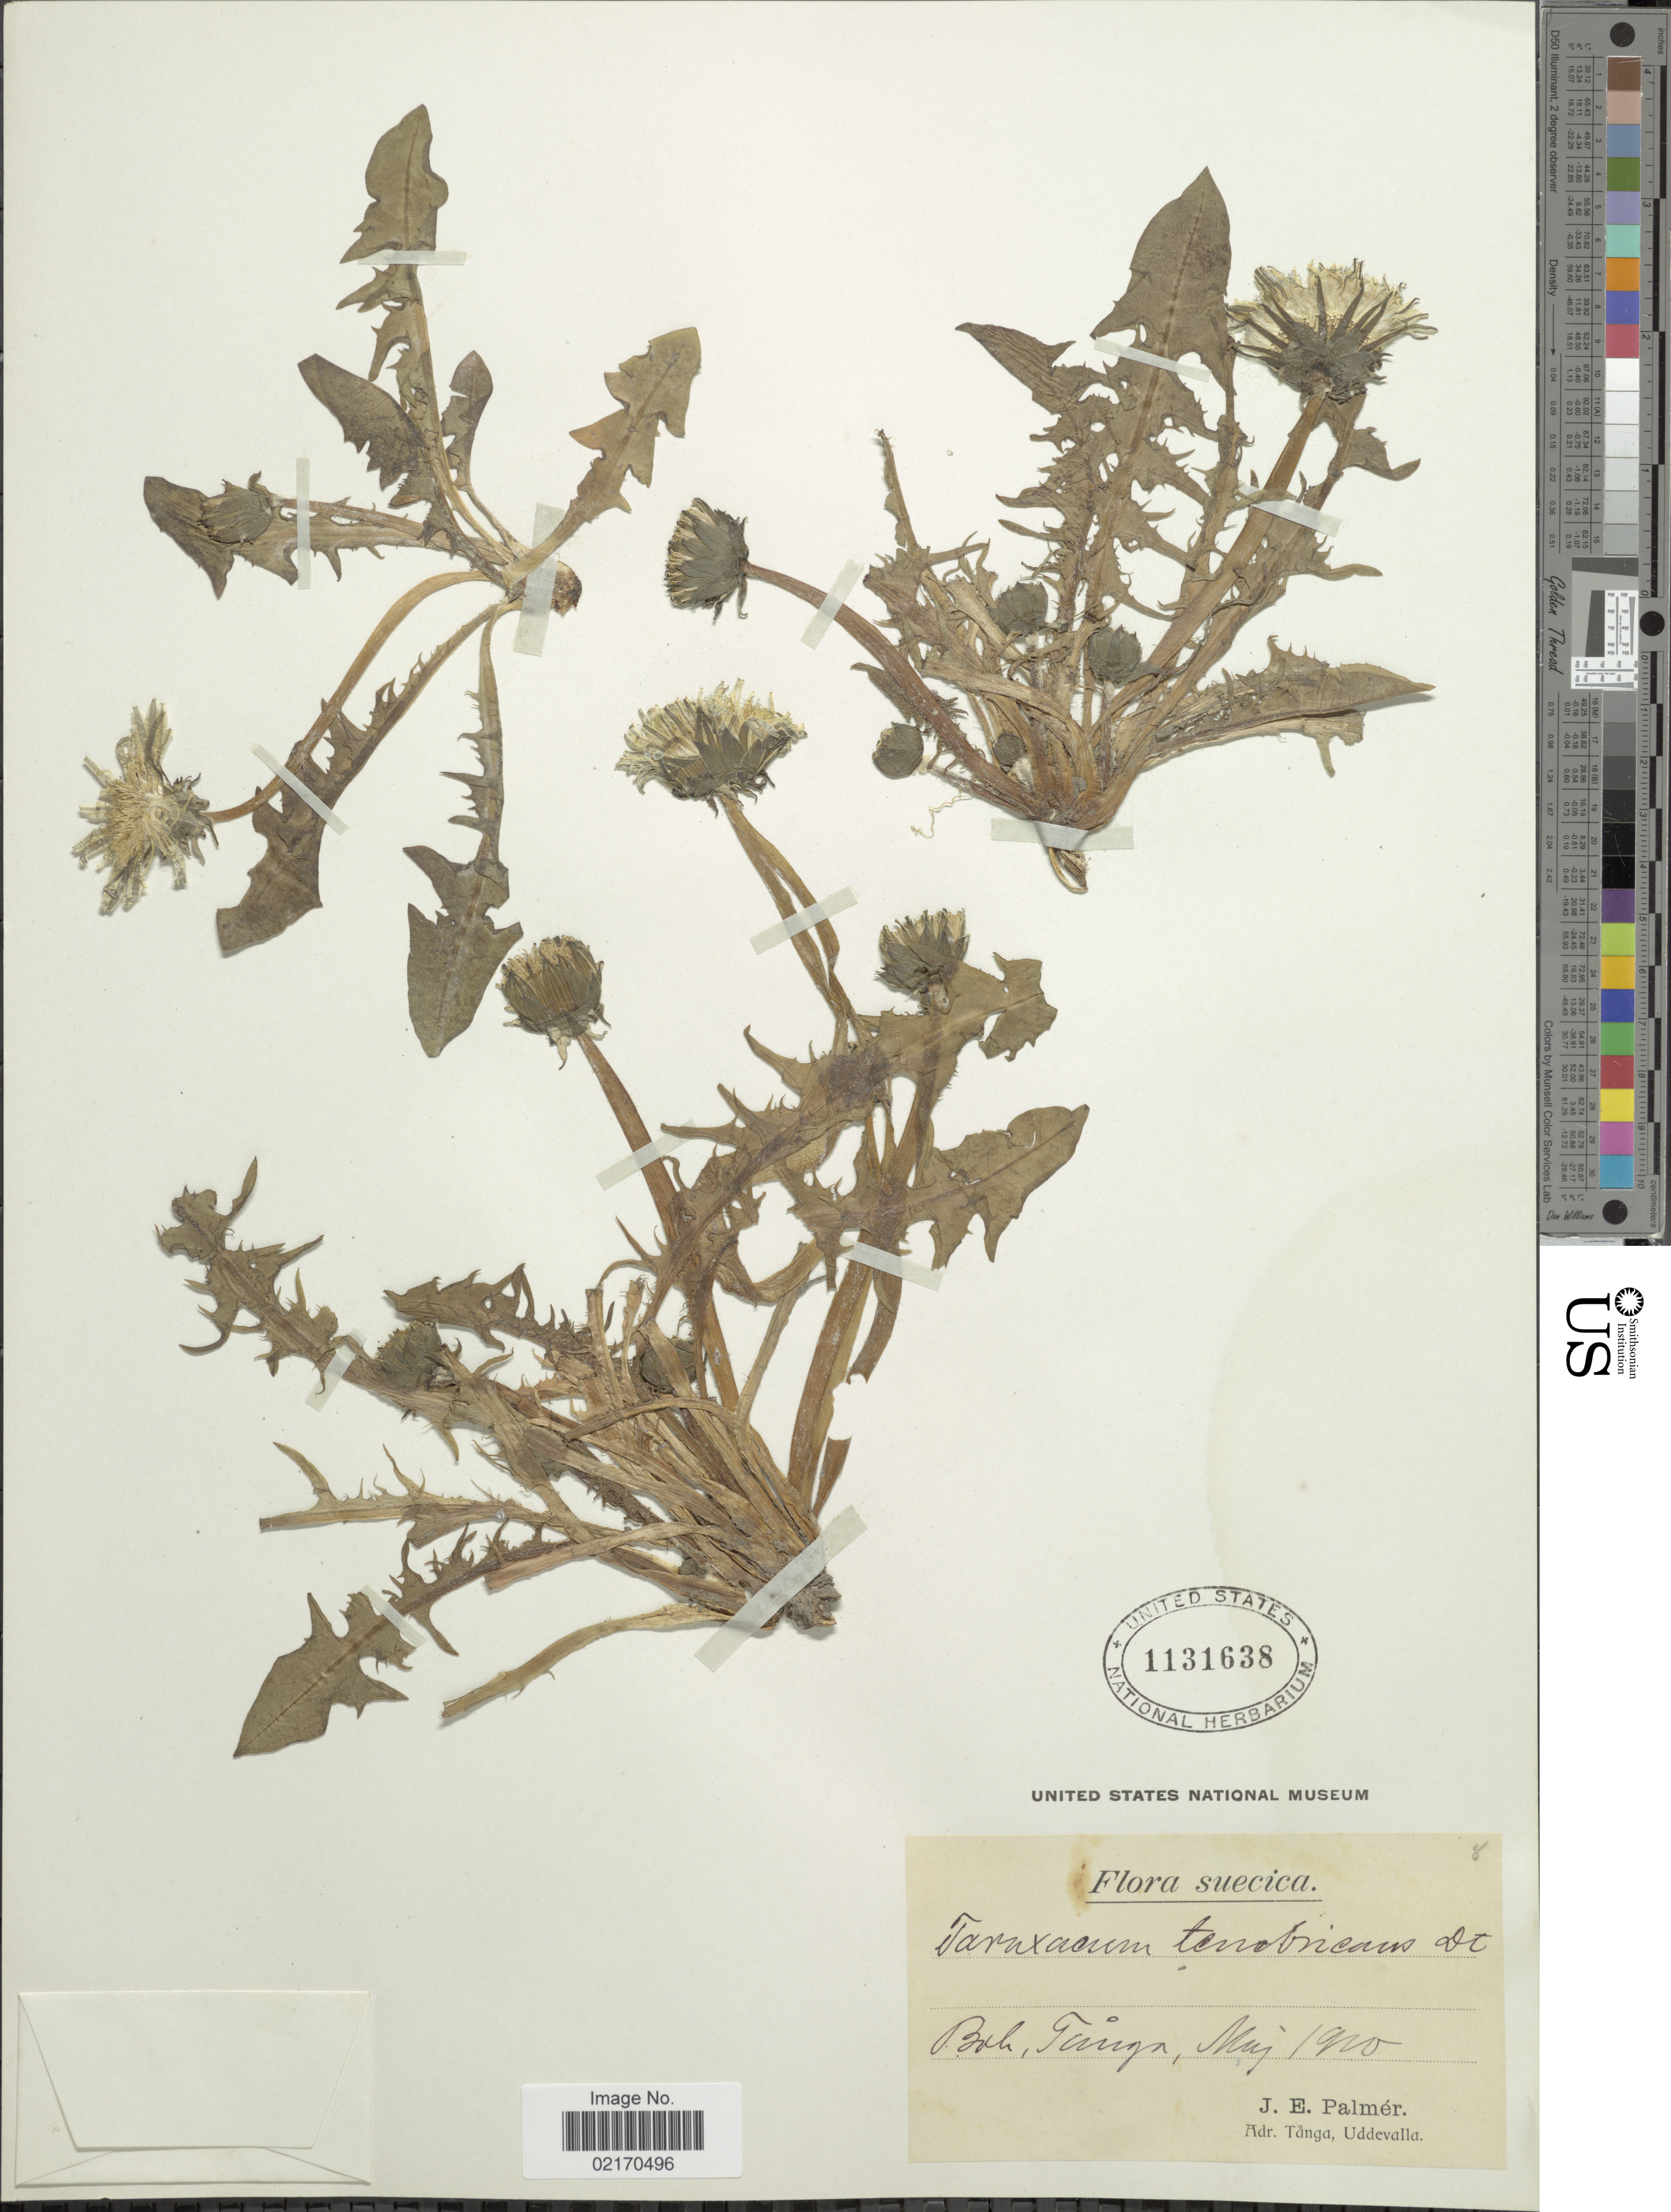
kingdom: Plantae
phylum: Tracheophyta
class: Magnoliopsida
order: Asterales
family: Asteraceae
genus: Taraxacum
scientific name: Taraxacum tenebricans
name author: (Dahlst.) H. Lindb.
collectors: J. E. Palmér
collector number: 8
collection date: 1910-05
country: Sweden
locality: Suecica, Boh, Tanga.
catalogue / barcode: US 1131638